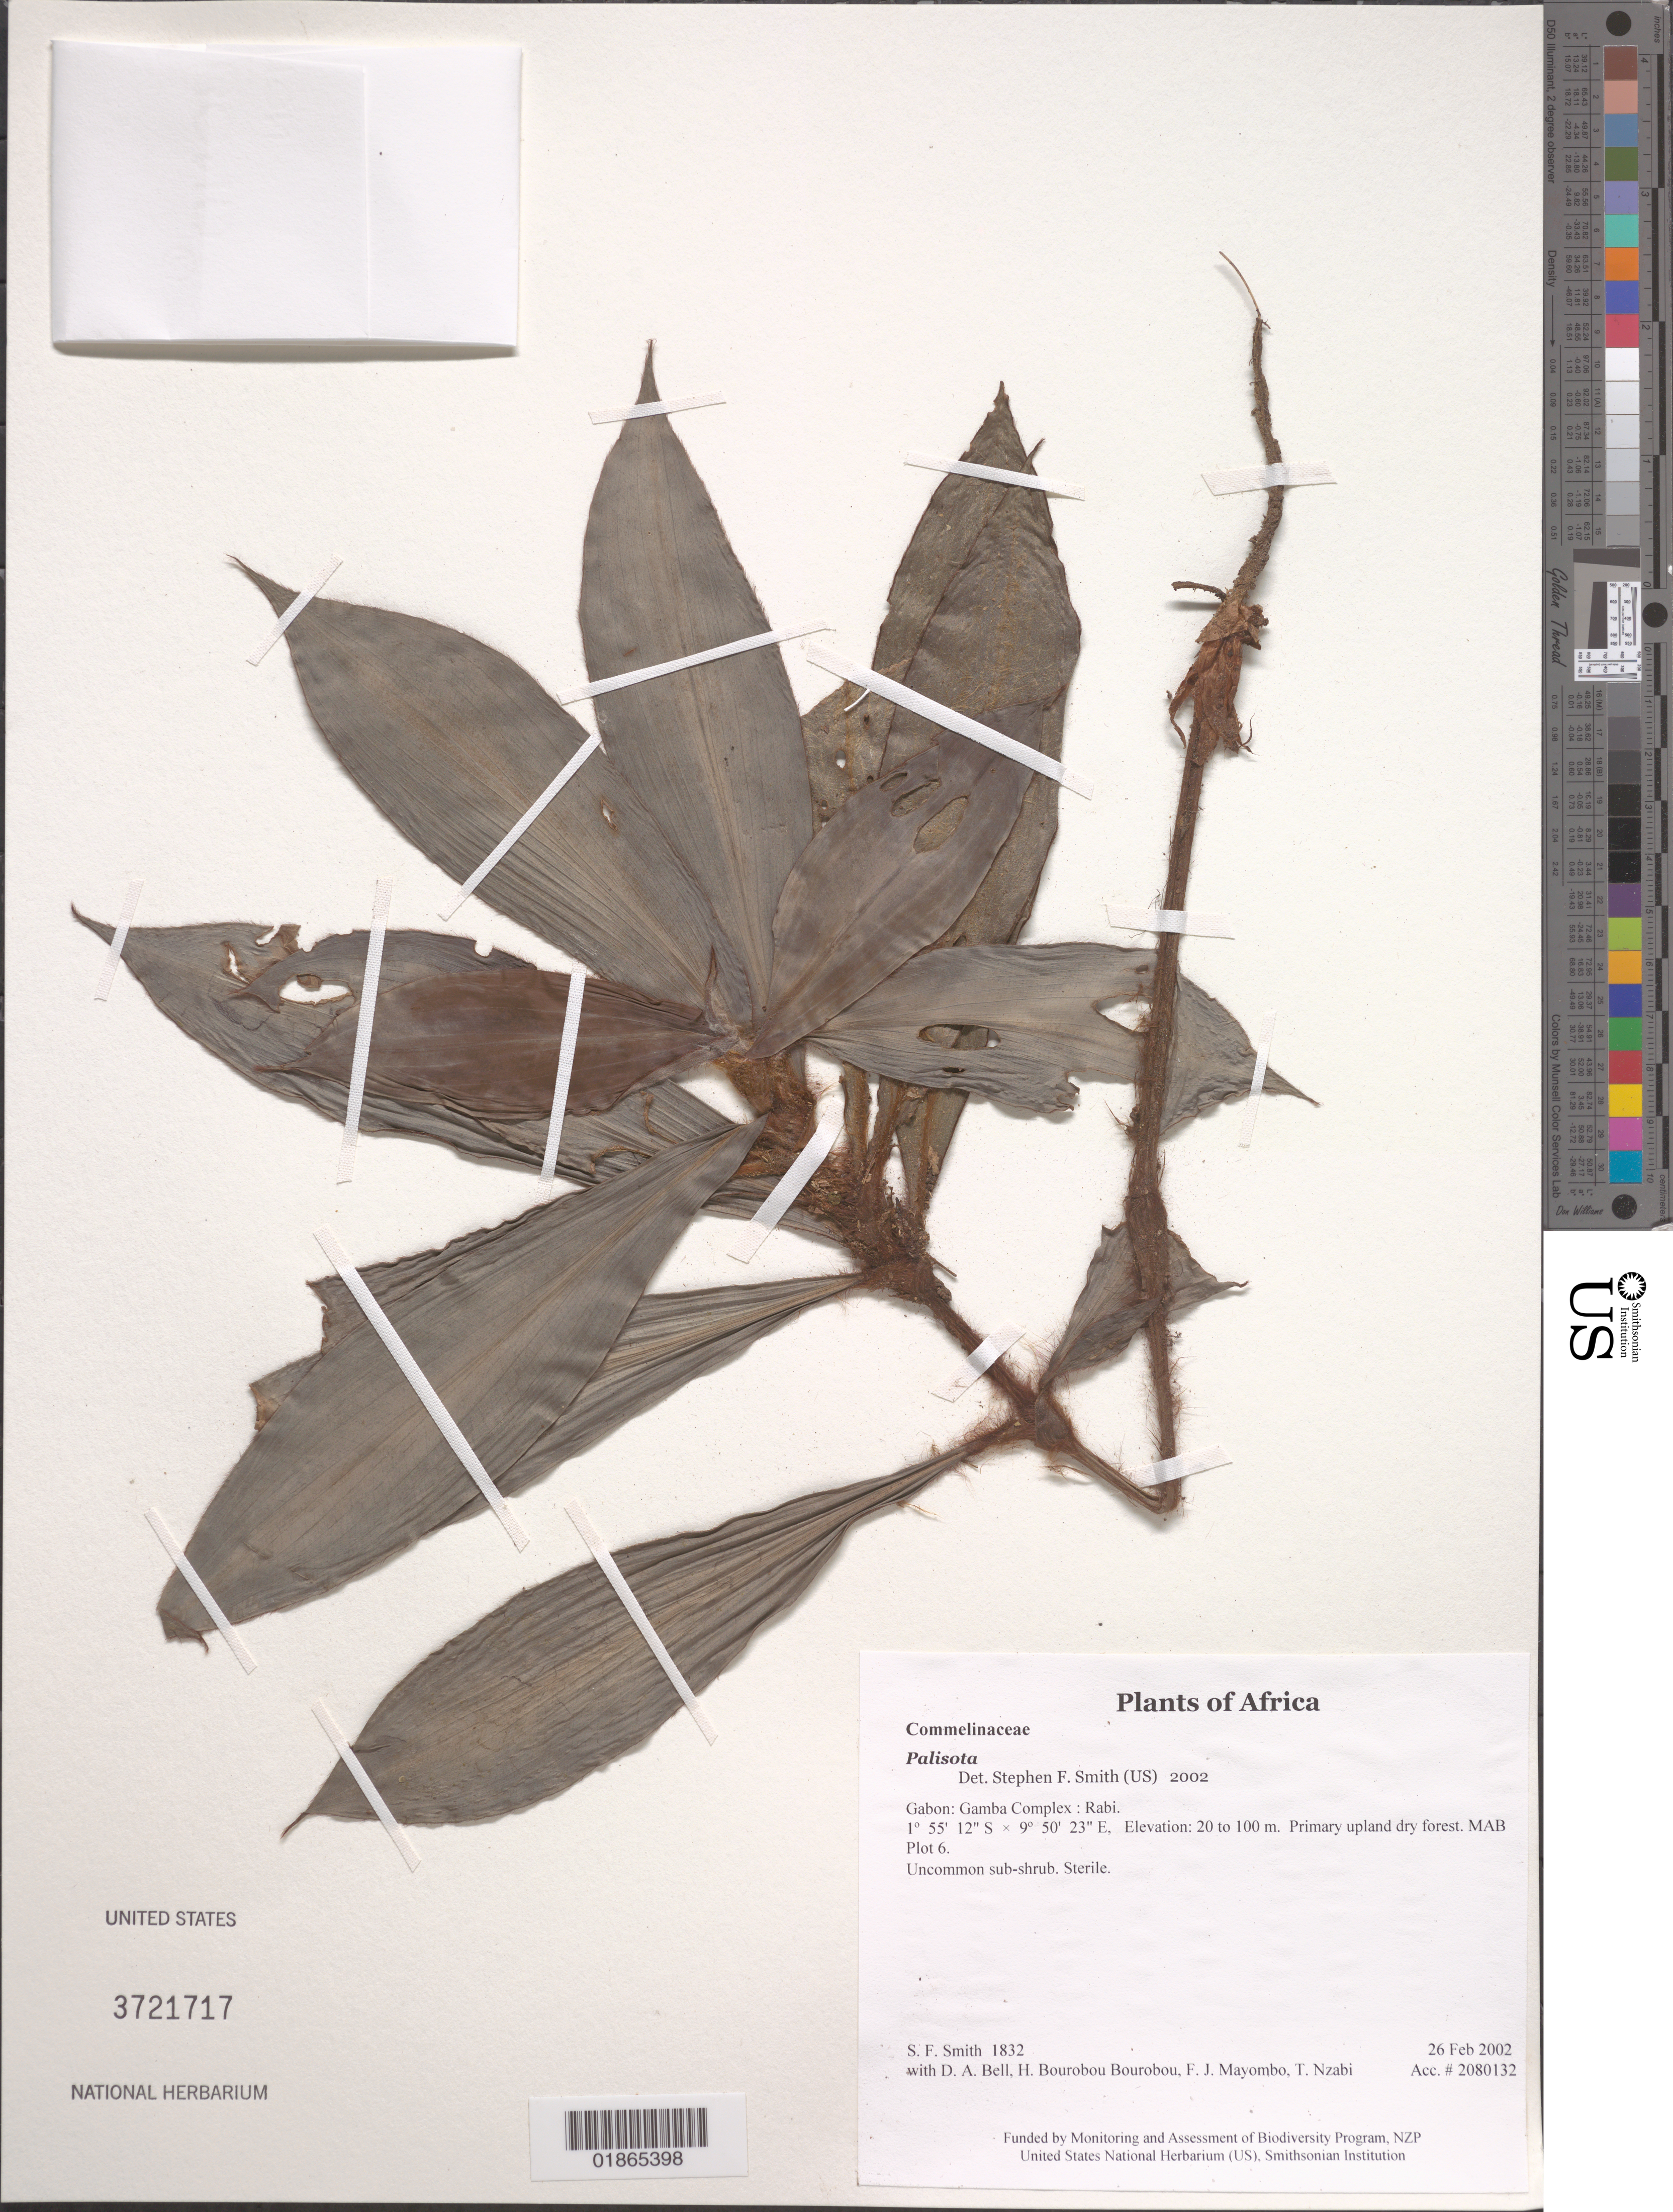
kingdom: Plantae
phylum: Tracheophyta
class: Liliopsida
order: Commelinales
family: Commelinaceae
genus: Palisota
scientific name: Palisota sp.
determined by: Smith, Stephen F., (US), NMNH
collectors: S.F. Smith, D. A. Bell, H. Bourobou Bourobou & F. J. Mayombo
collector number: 1832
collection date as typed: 26 Feb 2002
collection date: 2002-02-26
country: Gabon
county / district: Gamba Complex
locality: Rabi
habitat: Primary upland dry forest. MAB Plot 6.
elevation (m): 20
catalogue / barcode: US 3721717